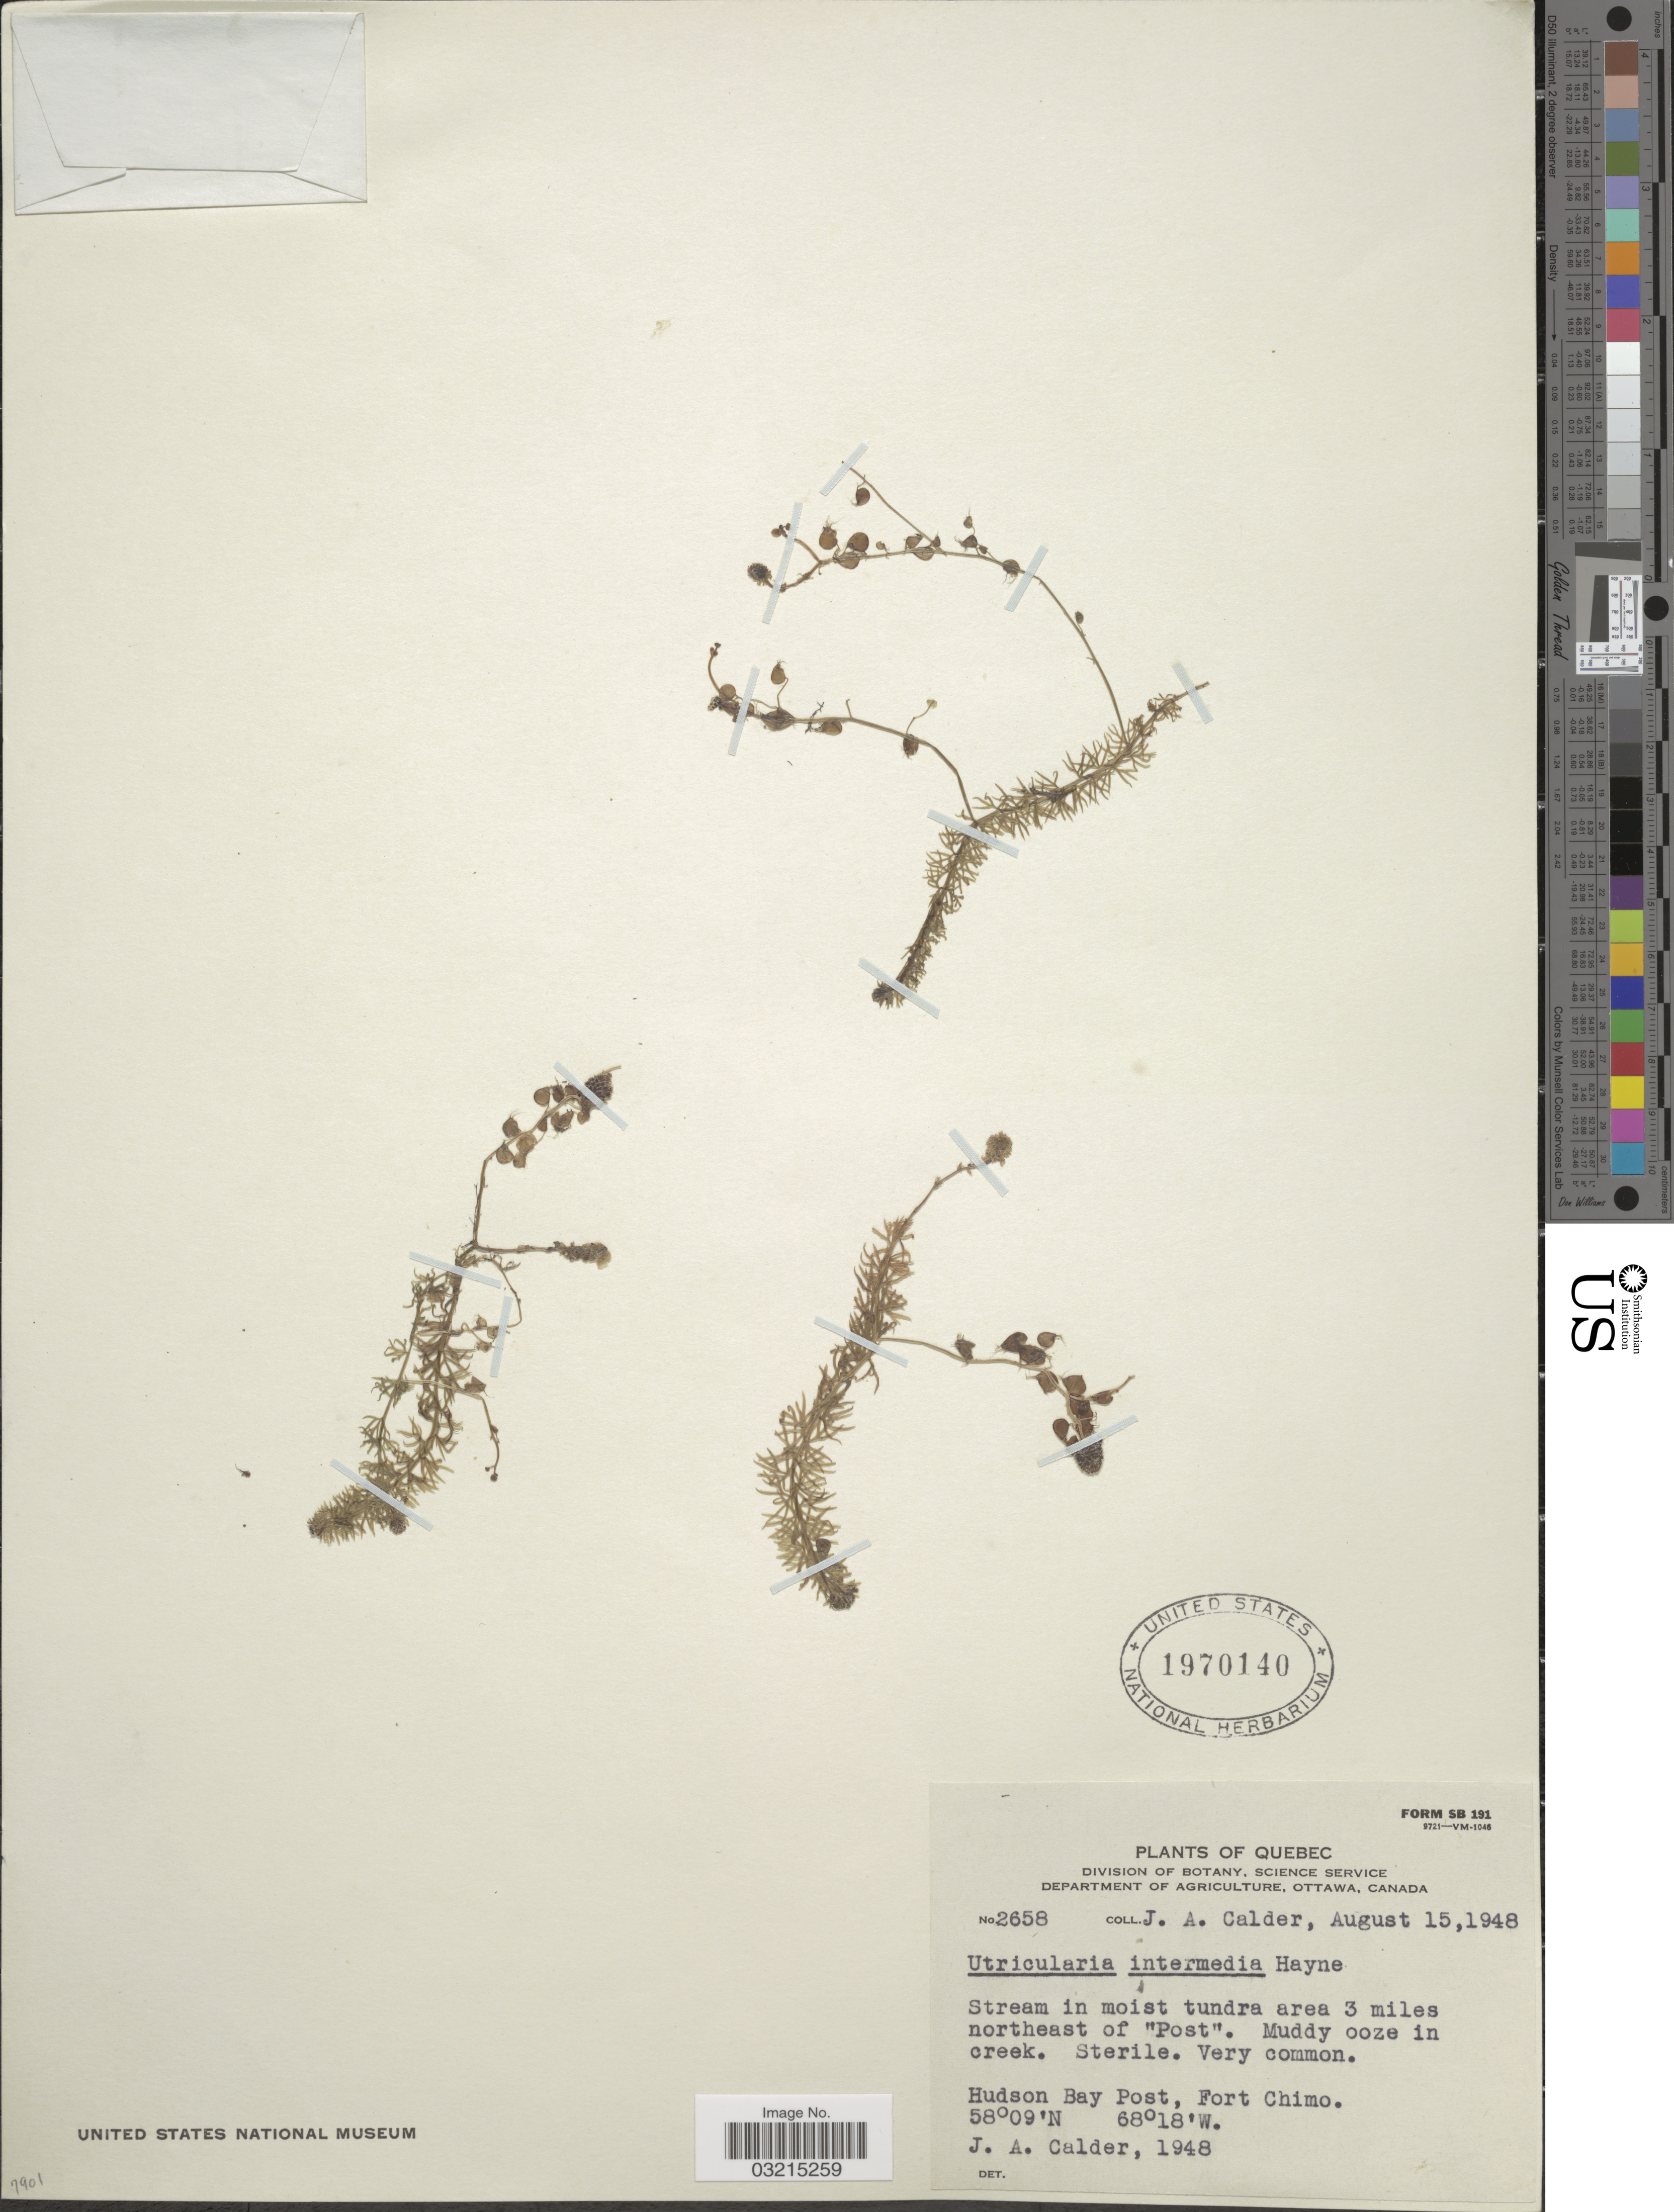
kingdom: Plantae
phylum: Tracheophyta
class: Magnoliopsida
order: Lamiales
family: Lentibulariaceae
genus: Utricularia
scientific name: Utricularia intermedia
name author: Hayne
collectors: J. A. Calder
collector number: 2658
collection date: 1948-08-15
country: Canada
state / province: Quebec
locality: Stream in moist tundra area 3 miles northeast of "Post". Muddy ooze in creek. Hudson Bay Post, Fort Chimo.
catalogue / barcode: US 1970140